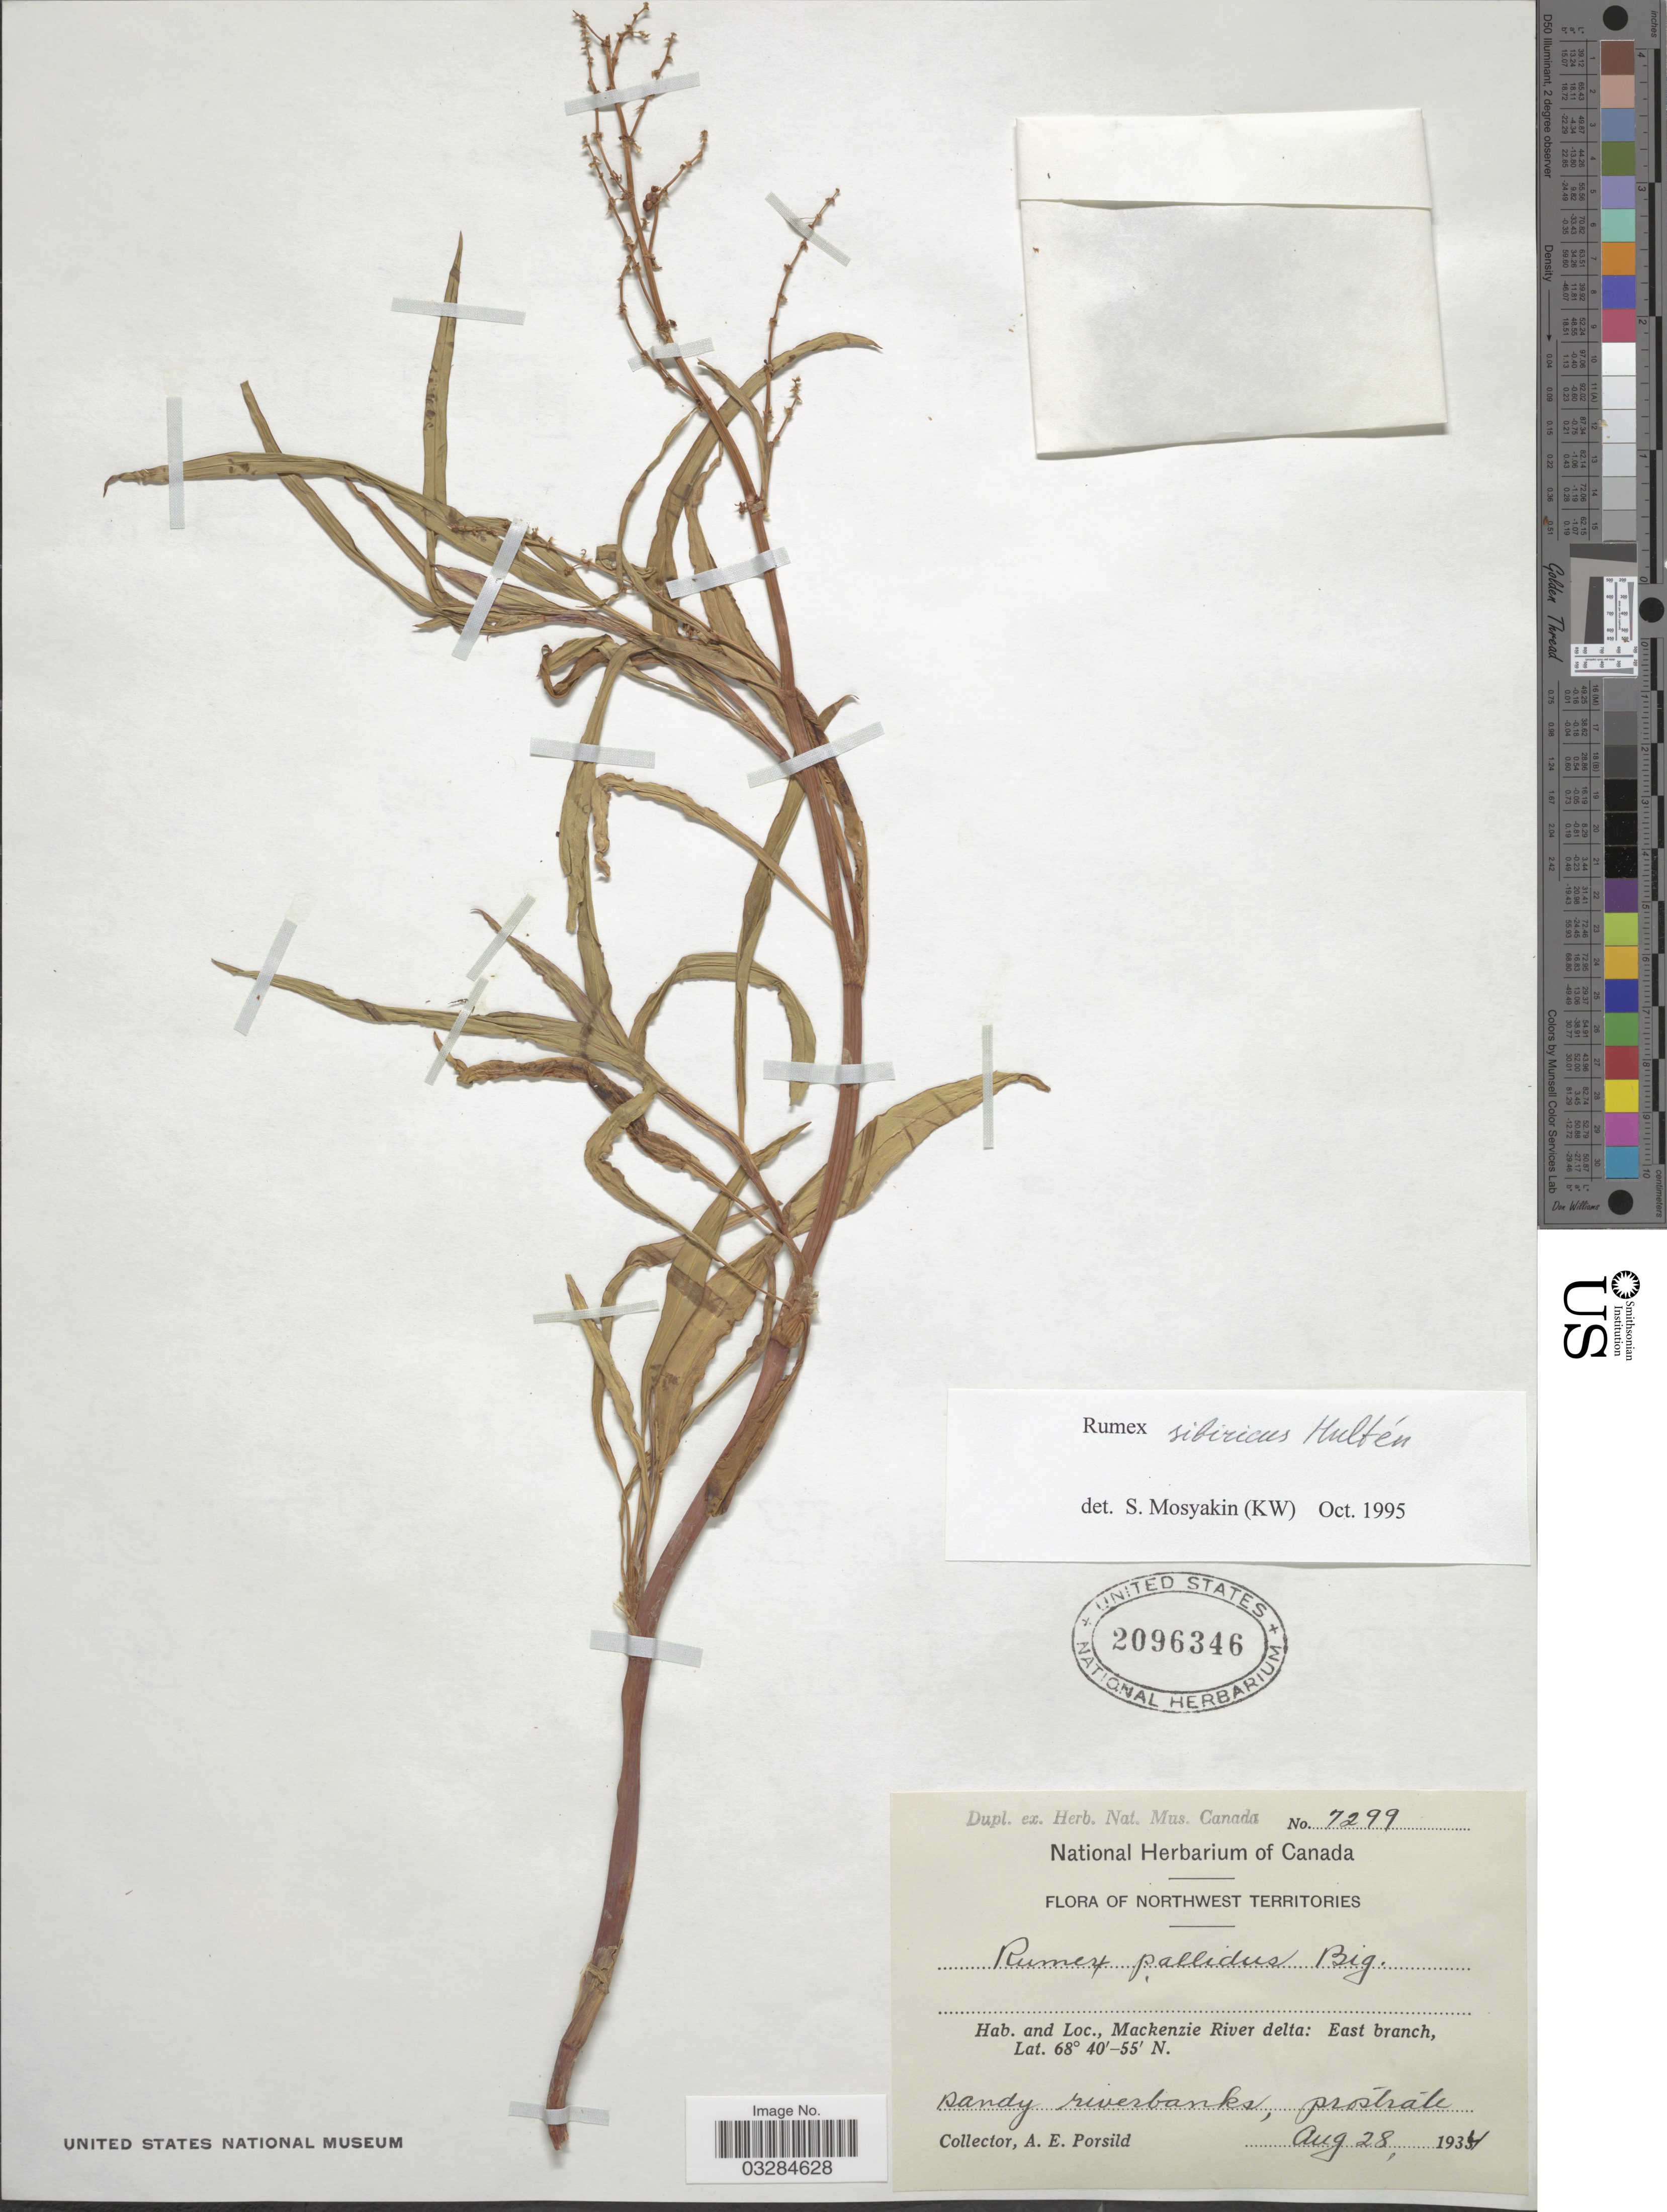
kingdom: Plantae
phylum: Tracheophyta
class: Magnoliopsida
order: Caryophyllales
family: Polygonaceae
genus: Rumex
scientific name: Rumex sibiricus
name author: Hultén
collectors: A. E. Porsild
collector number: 7299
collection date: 1934-08-28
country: Canada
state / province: Northwest Territories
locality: Mackenzie River delta: East branch.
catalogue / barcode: US 2096346